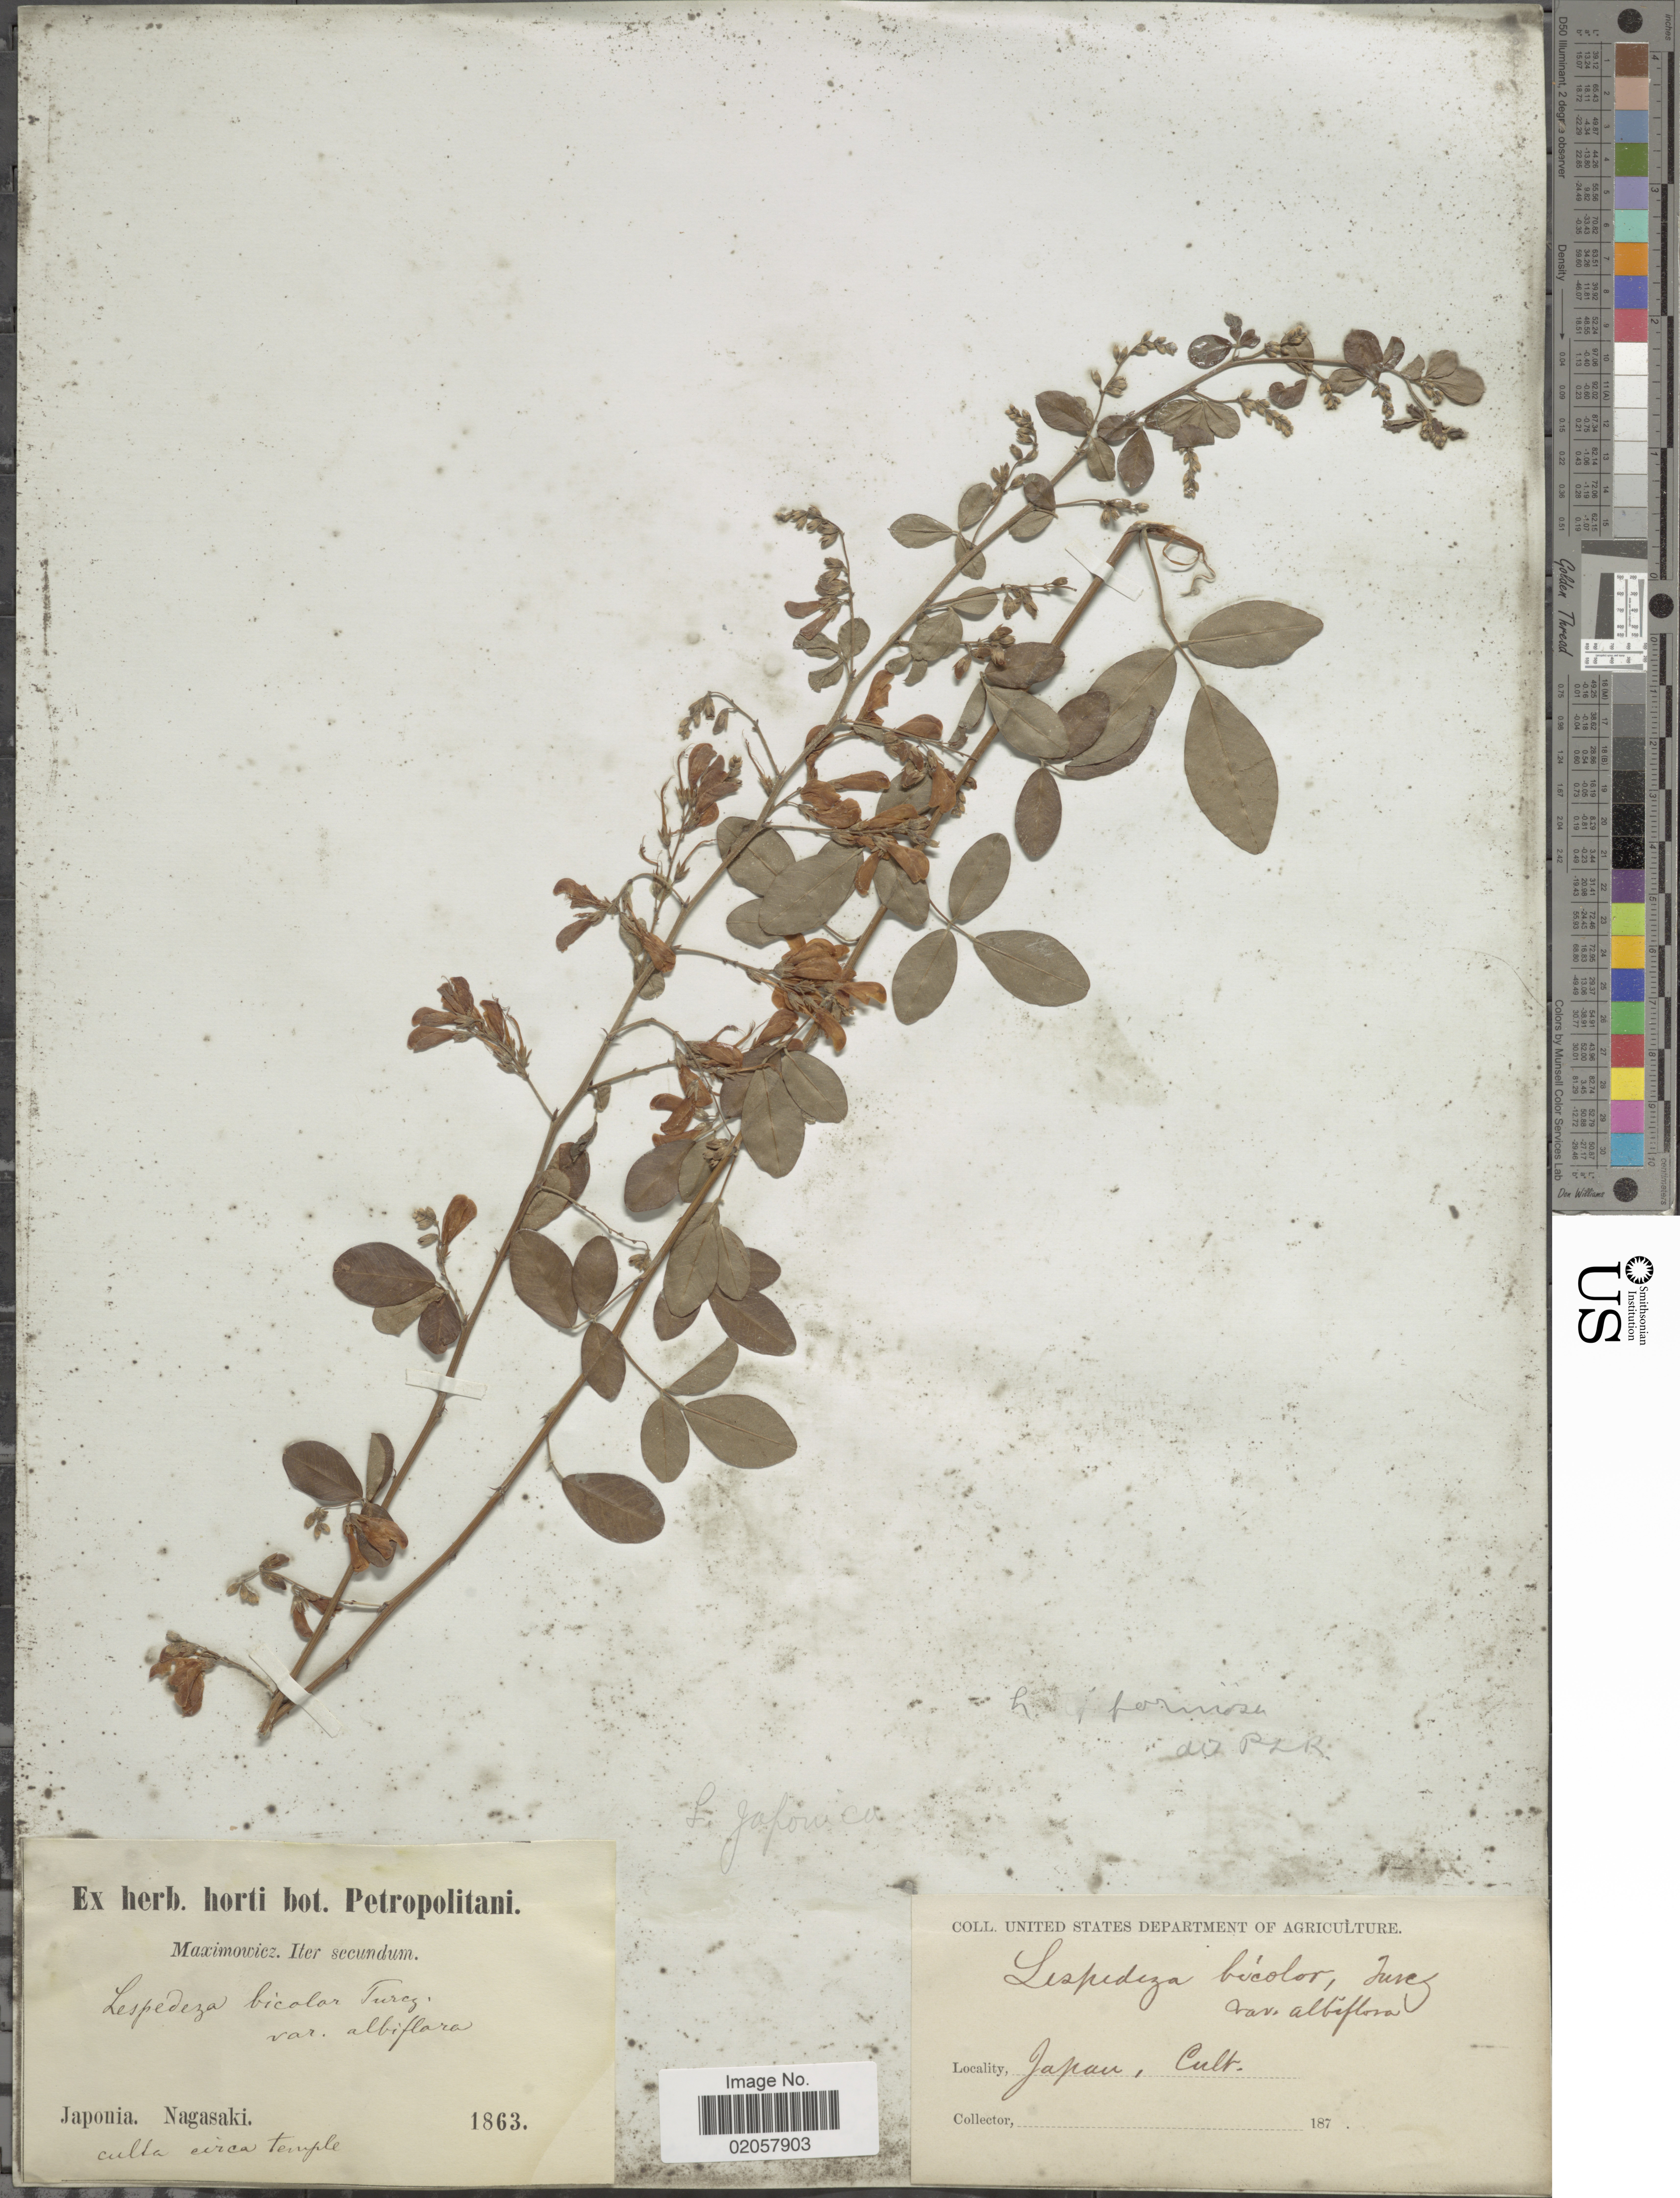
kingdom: Plantae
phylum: Tracheophyta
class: Magnoliopsida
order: Fabales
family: Fabaceae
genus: Lespedeza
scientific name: Lespedeza formosa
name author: (Vogel) Koehne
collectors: ex Herb. Horti Bot. Petropolitani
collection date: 1863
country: Japan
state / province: Nagasaki